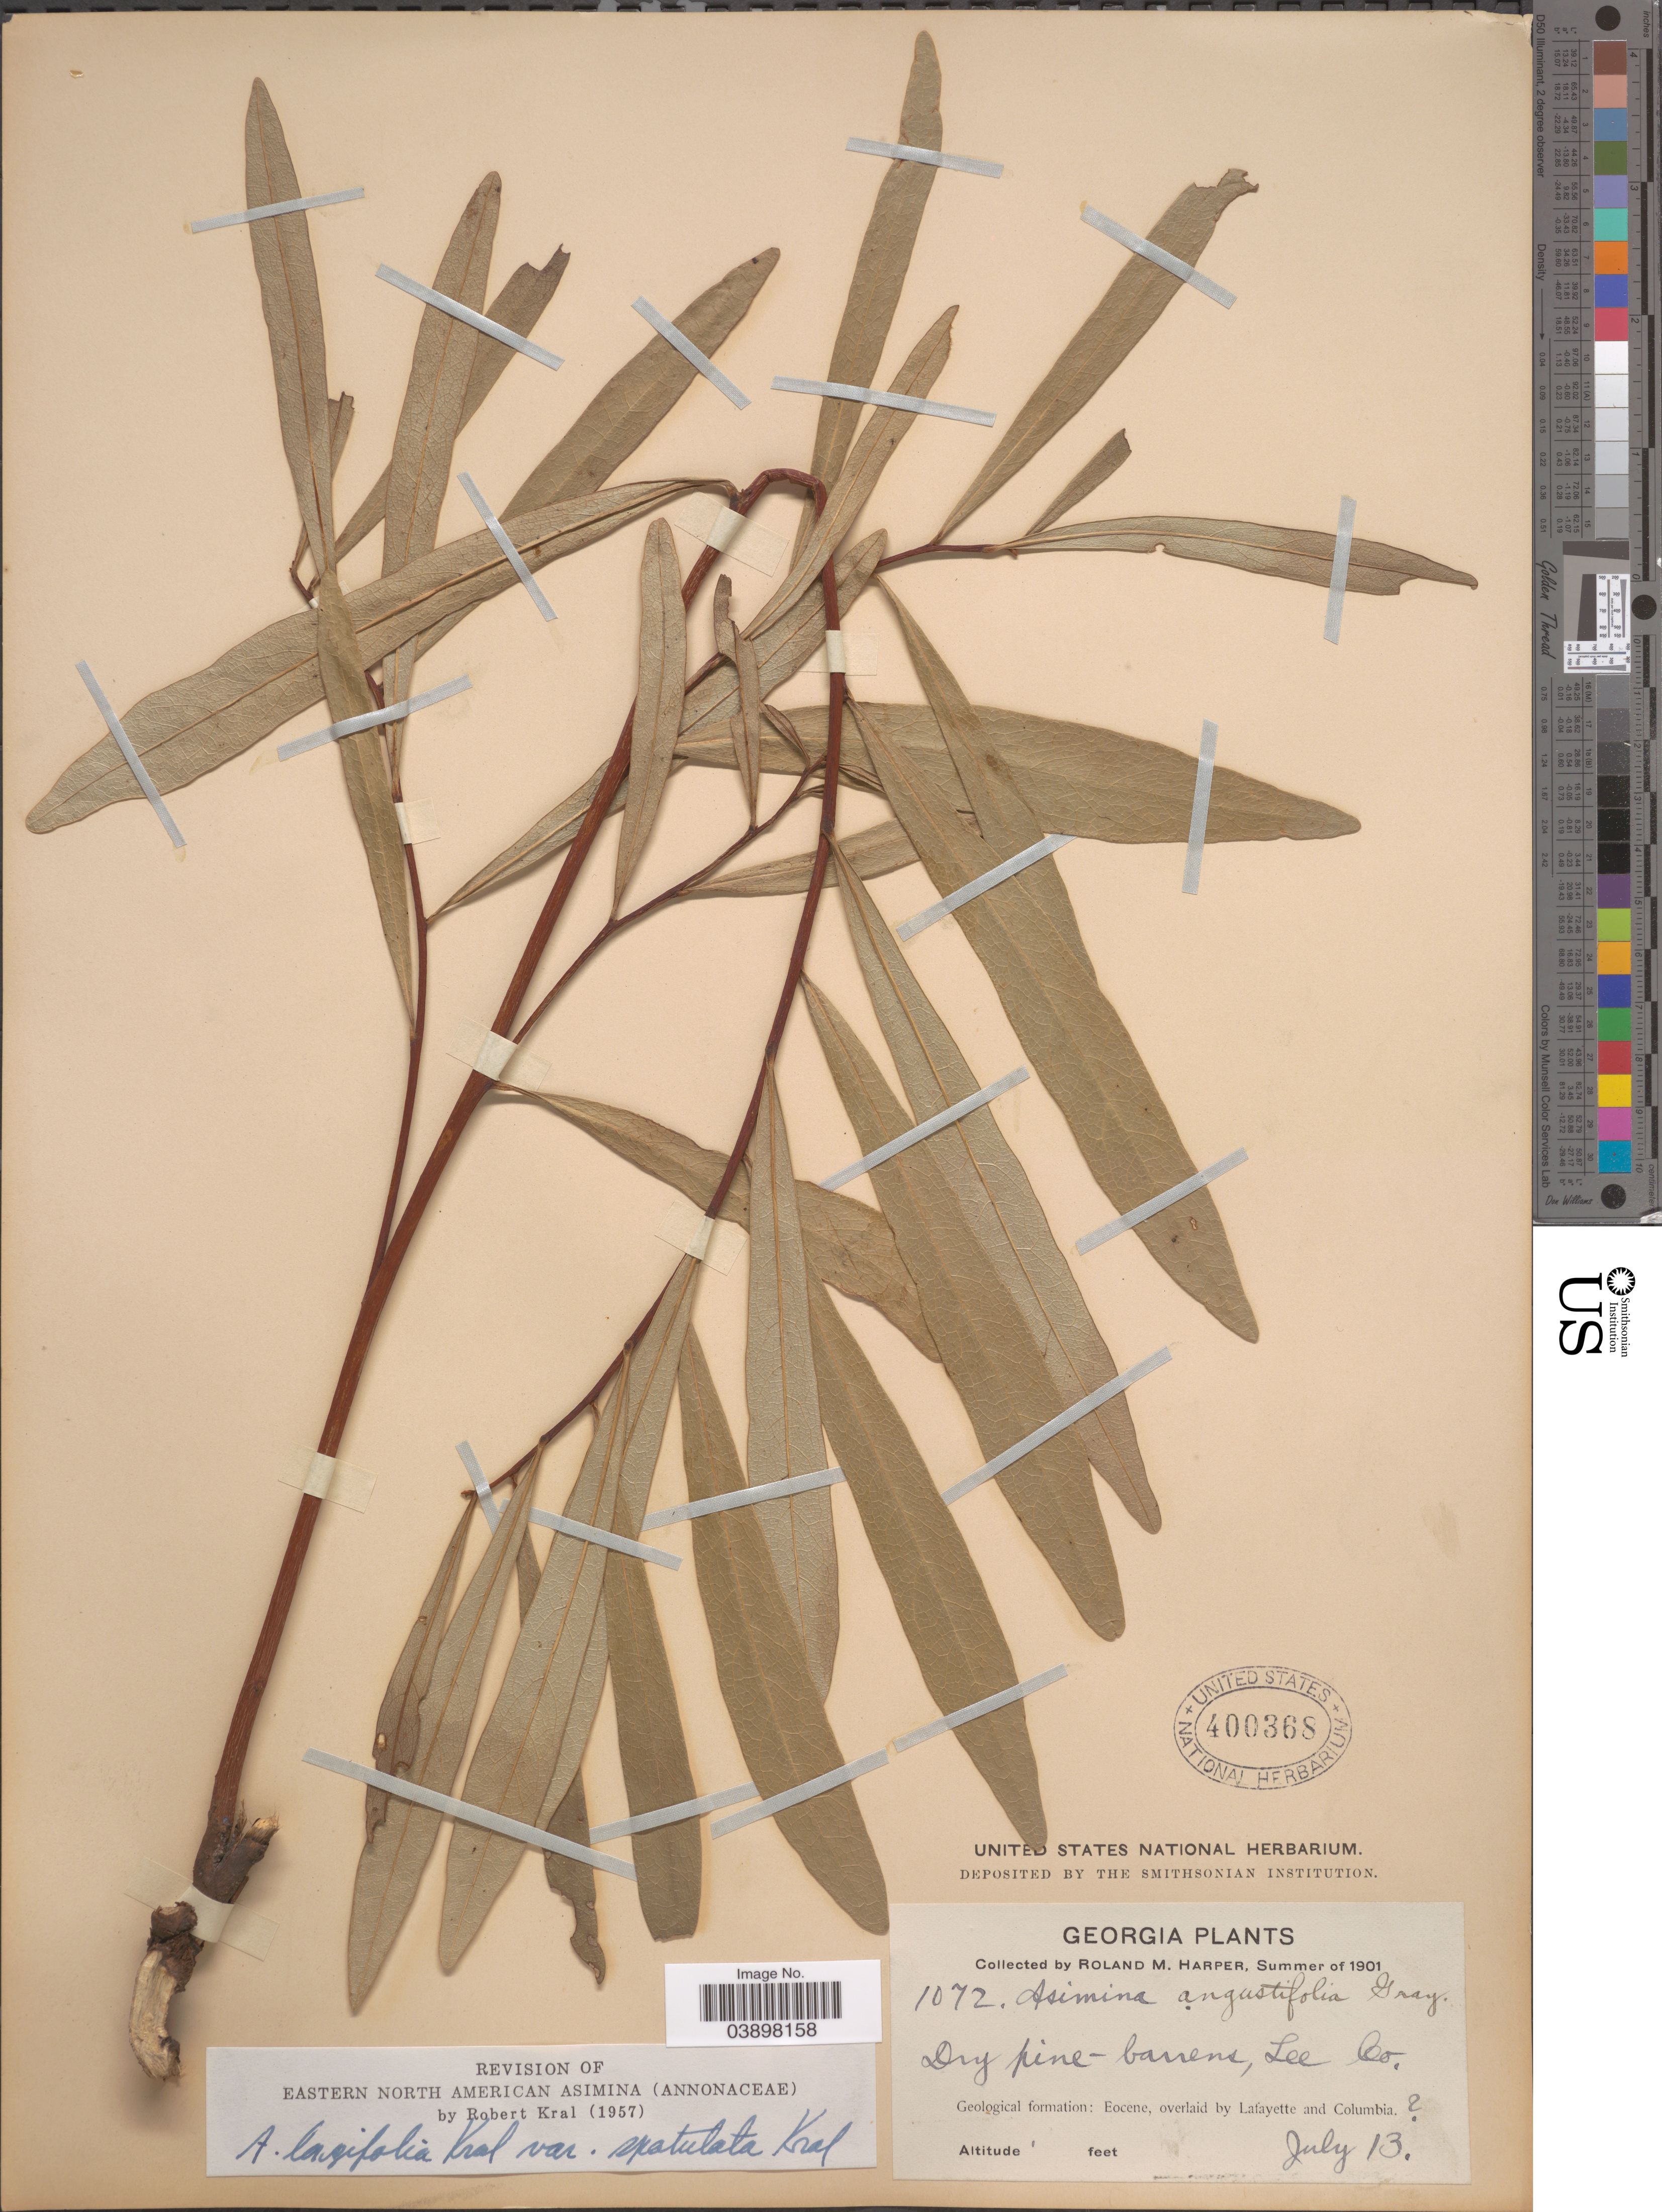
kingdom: Plantae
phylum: Tracheophyta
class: Magnoliopsida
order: Magnoliales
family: Annonaceae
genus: Asimina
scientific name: Asimina longifolia var. spatulata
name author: Kral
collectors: R. M. Harper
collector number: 1072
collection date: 1901-07-13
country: United States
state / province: Georgia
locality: Lee Co. Geological formation: Eocene, overlaid by Lafayette and Columbia. [unsure placement]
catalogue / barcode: US 400368